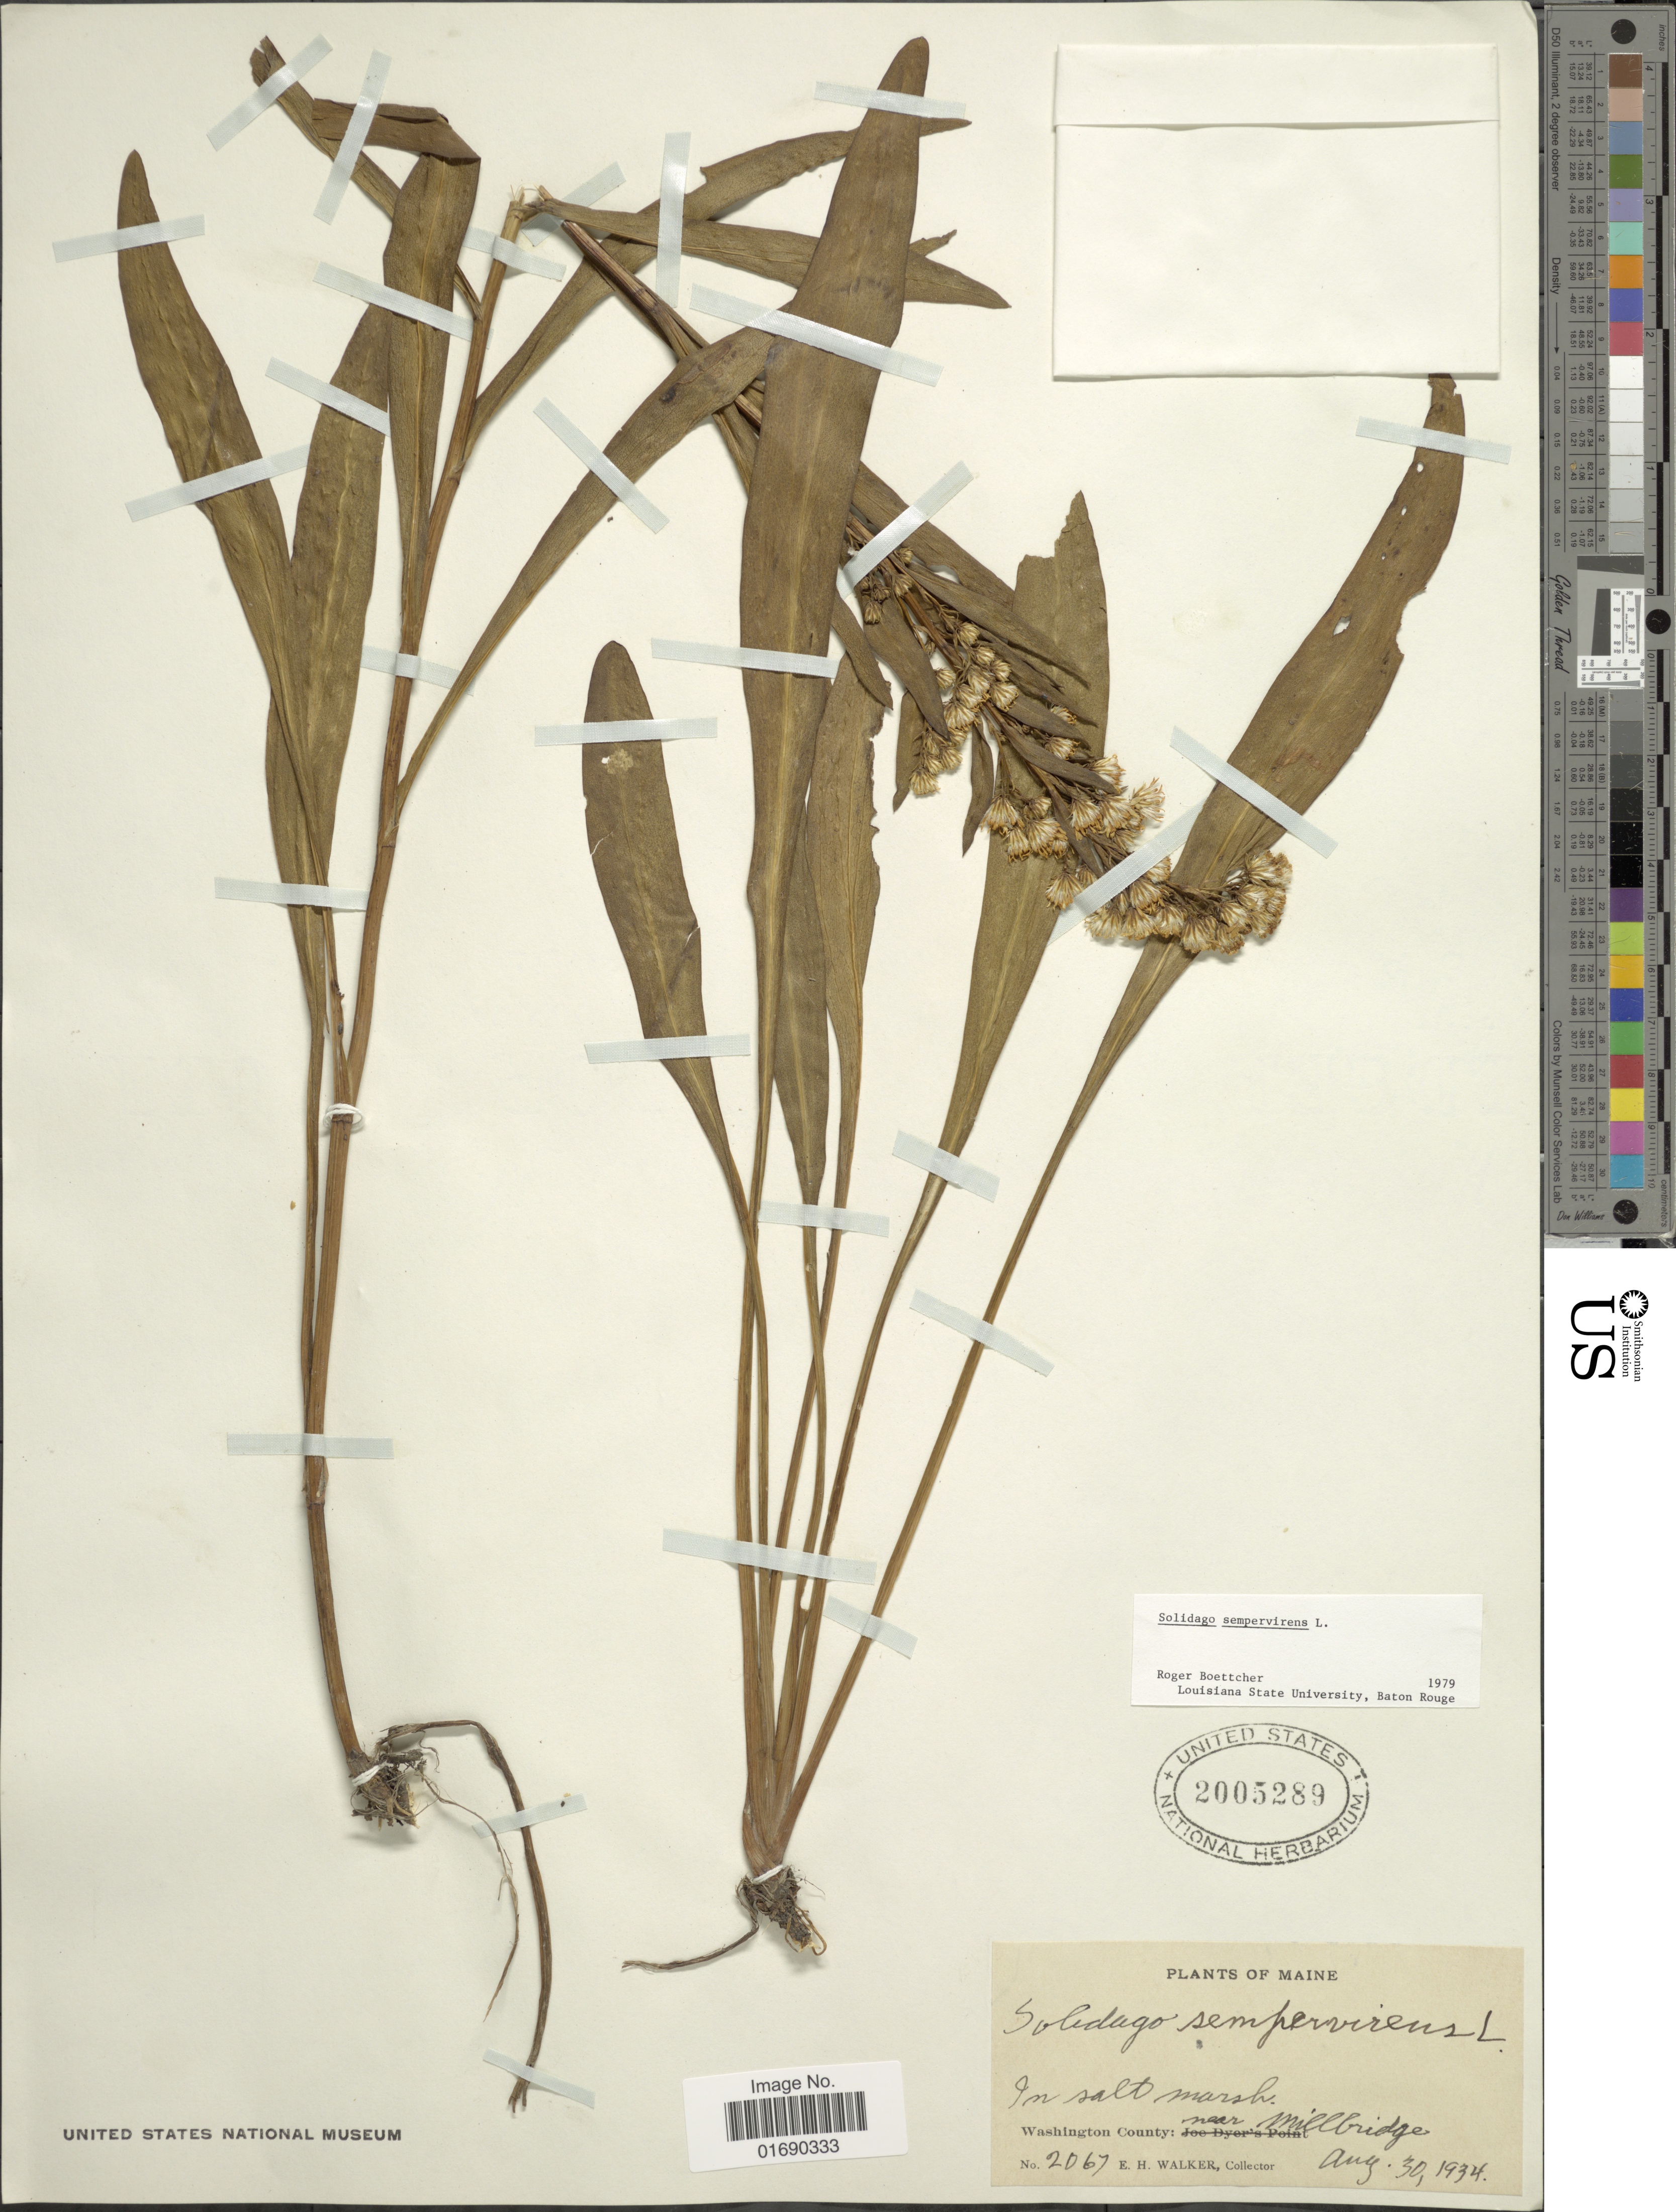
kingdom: Plantae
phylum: Tracheophyta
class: Magnoliopsida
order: Asterales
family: Asteraceae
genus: Solidago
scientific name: Solidago sempervirens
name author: L.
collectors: E. H. Walker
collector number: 2067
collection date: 1934-08-30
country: United States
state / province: Maine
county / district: Washington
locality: In salt marsh, Washington County: near Millbridge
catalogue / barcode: US 2005289